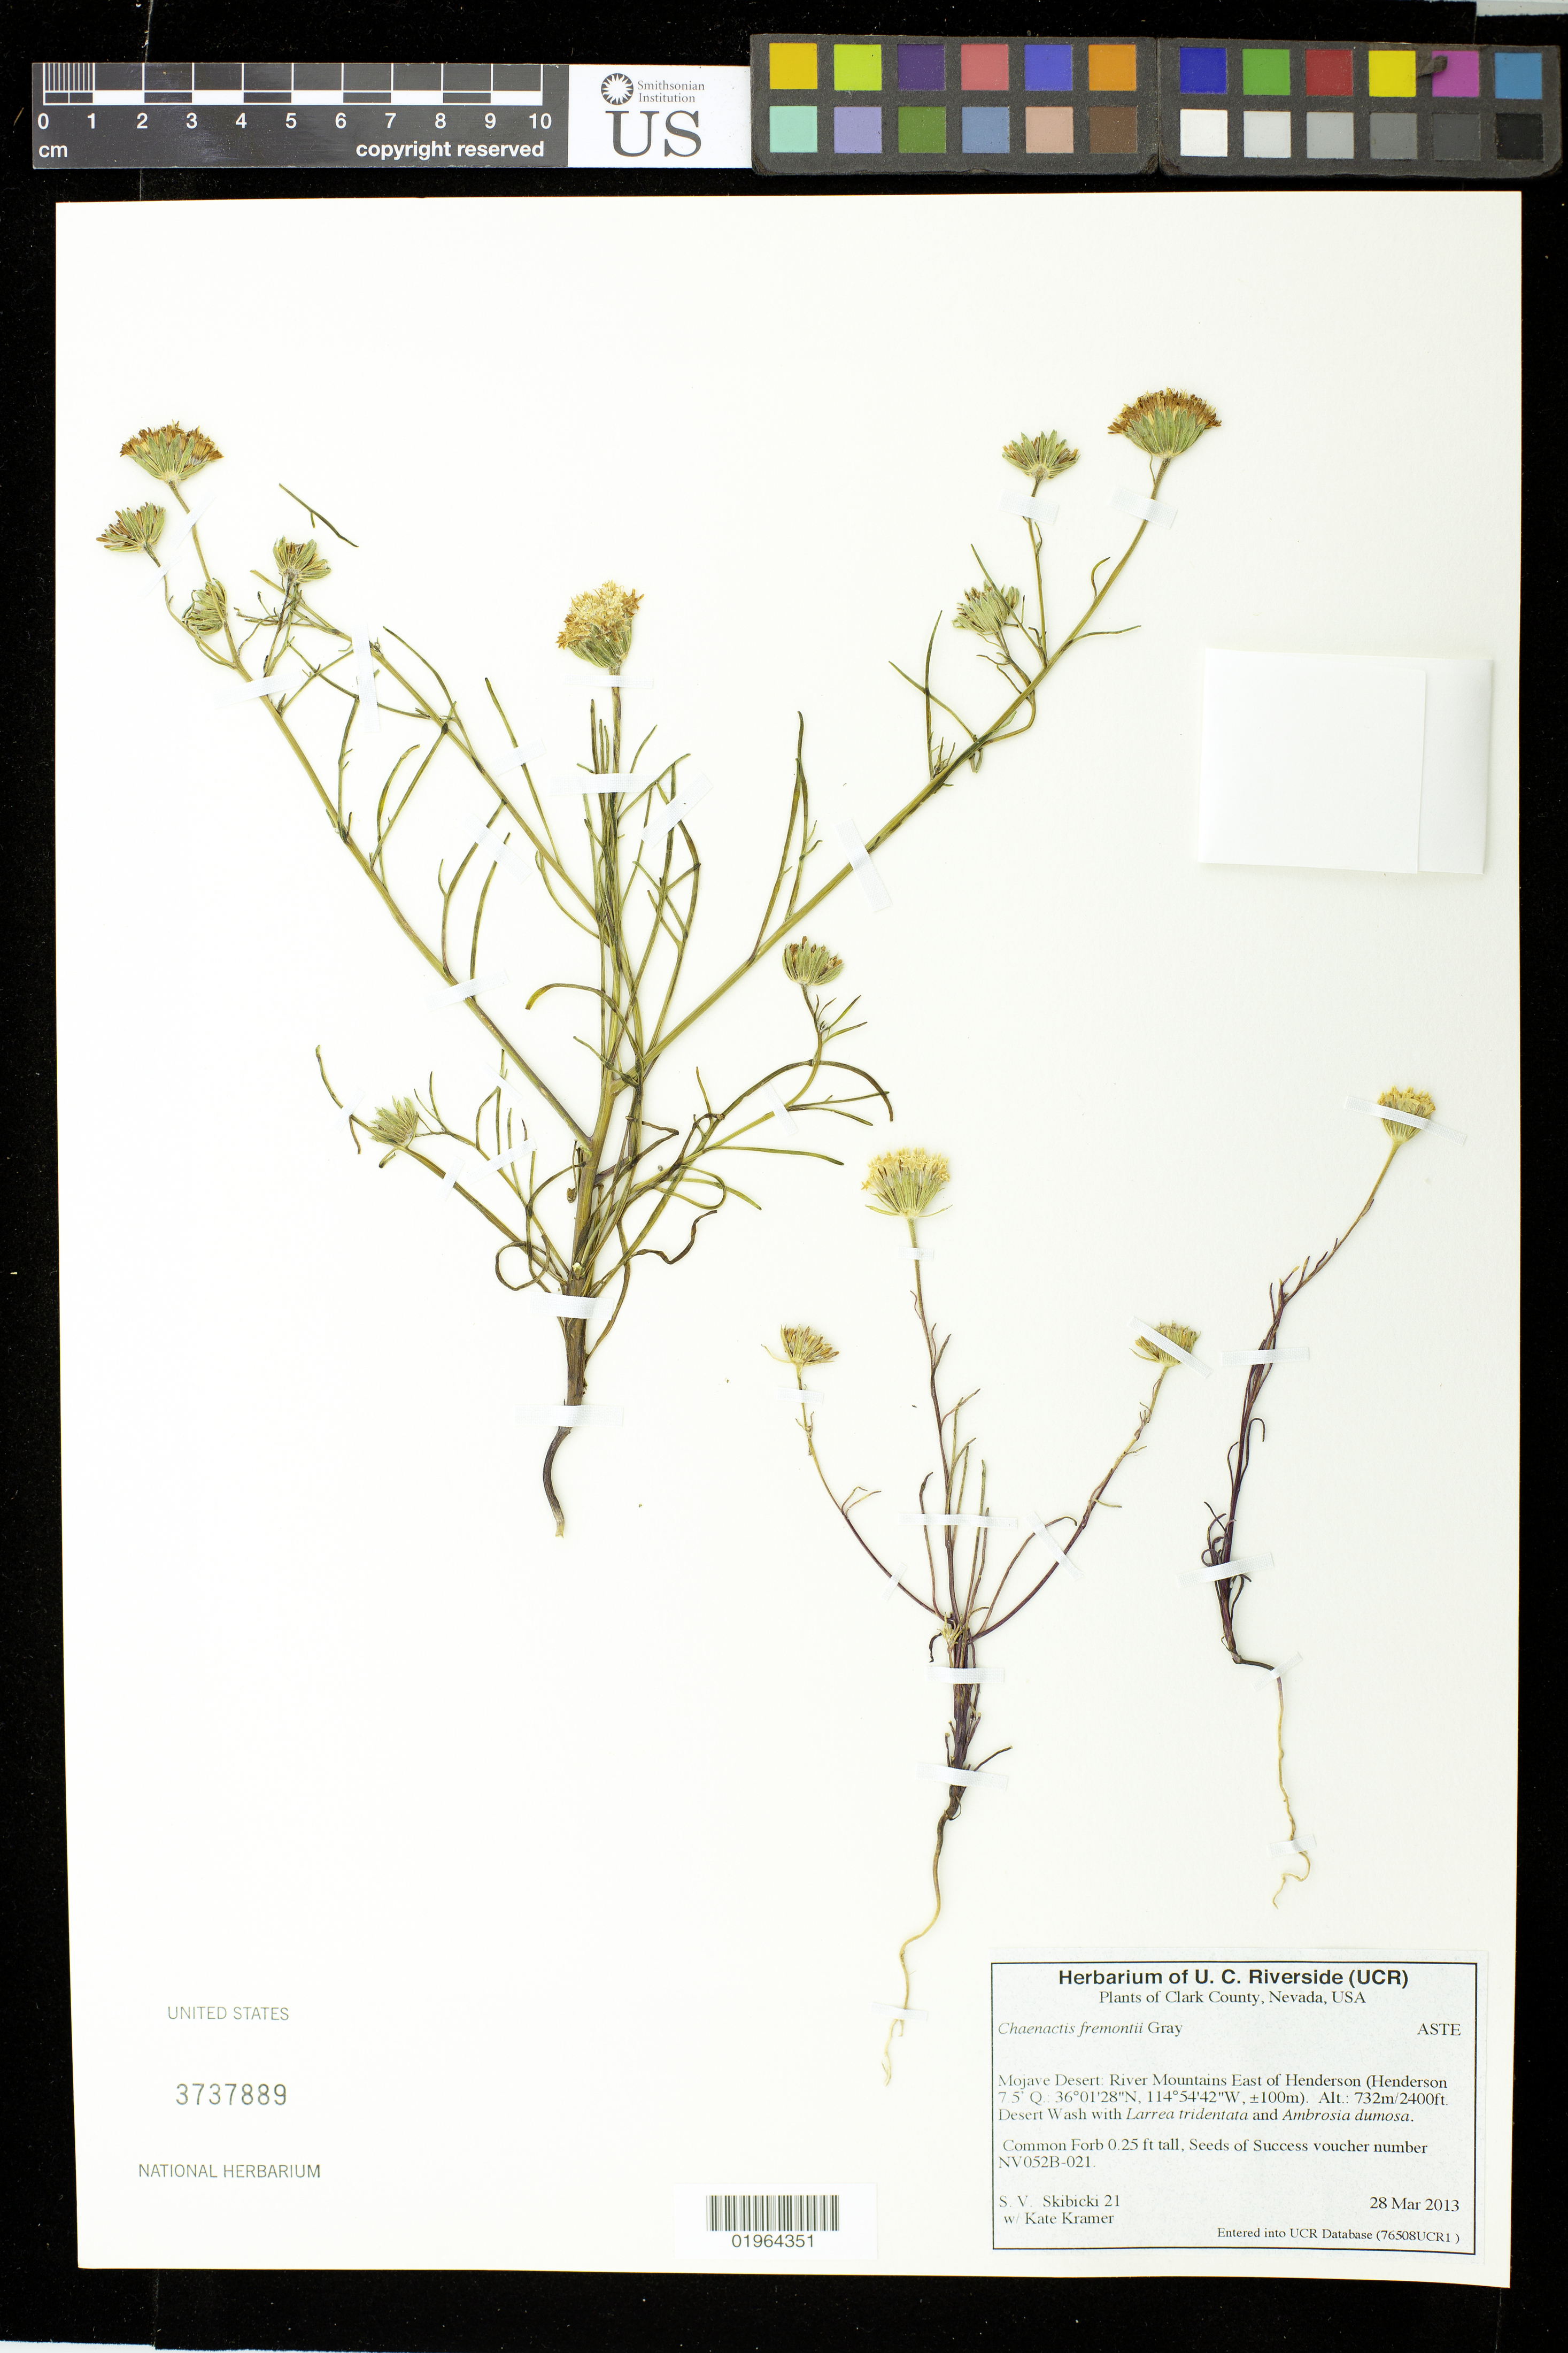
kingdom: Plantae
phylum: Tracheophyta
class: Magnoliopsida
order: Asterales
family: Asteraceae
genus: Chaenactis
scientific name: Chaenactis fremontii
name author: A. Gray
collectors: S. Skibicki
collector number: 21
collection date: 2013-03-28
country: United States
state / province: Nevada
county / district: Clark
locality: Mojave Desert, River Mountains, E of Henderson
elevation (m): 732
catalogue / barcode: US 3737889